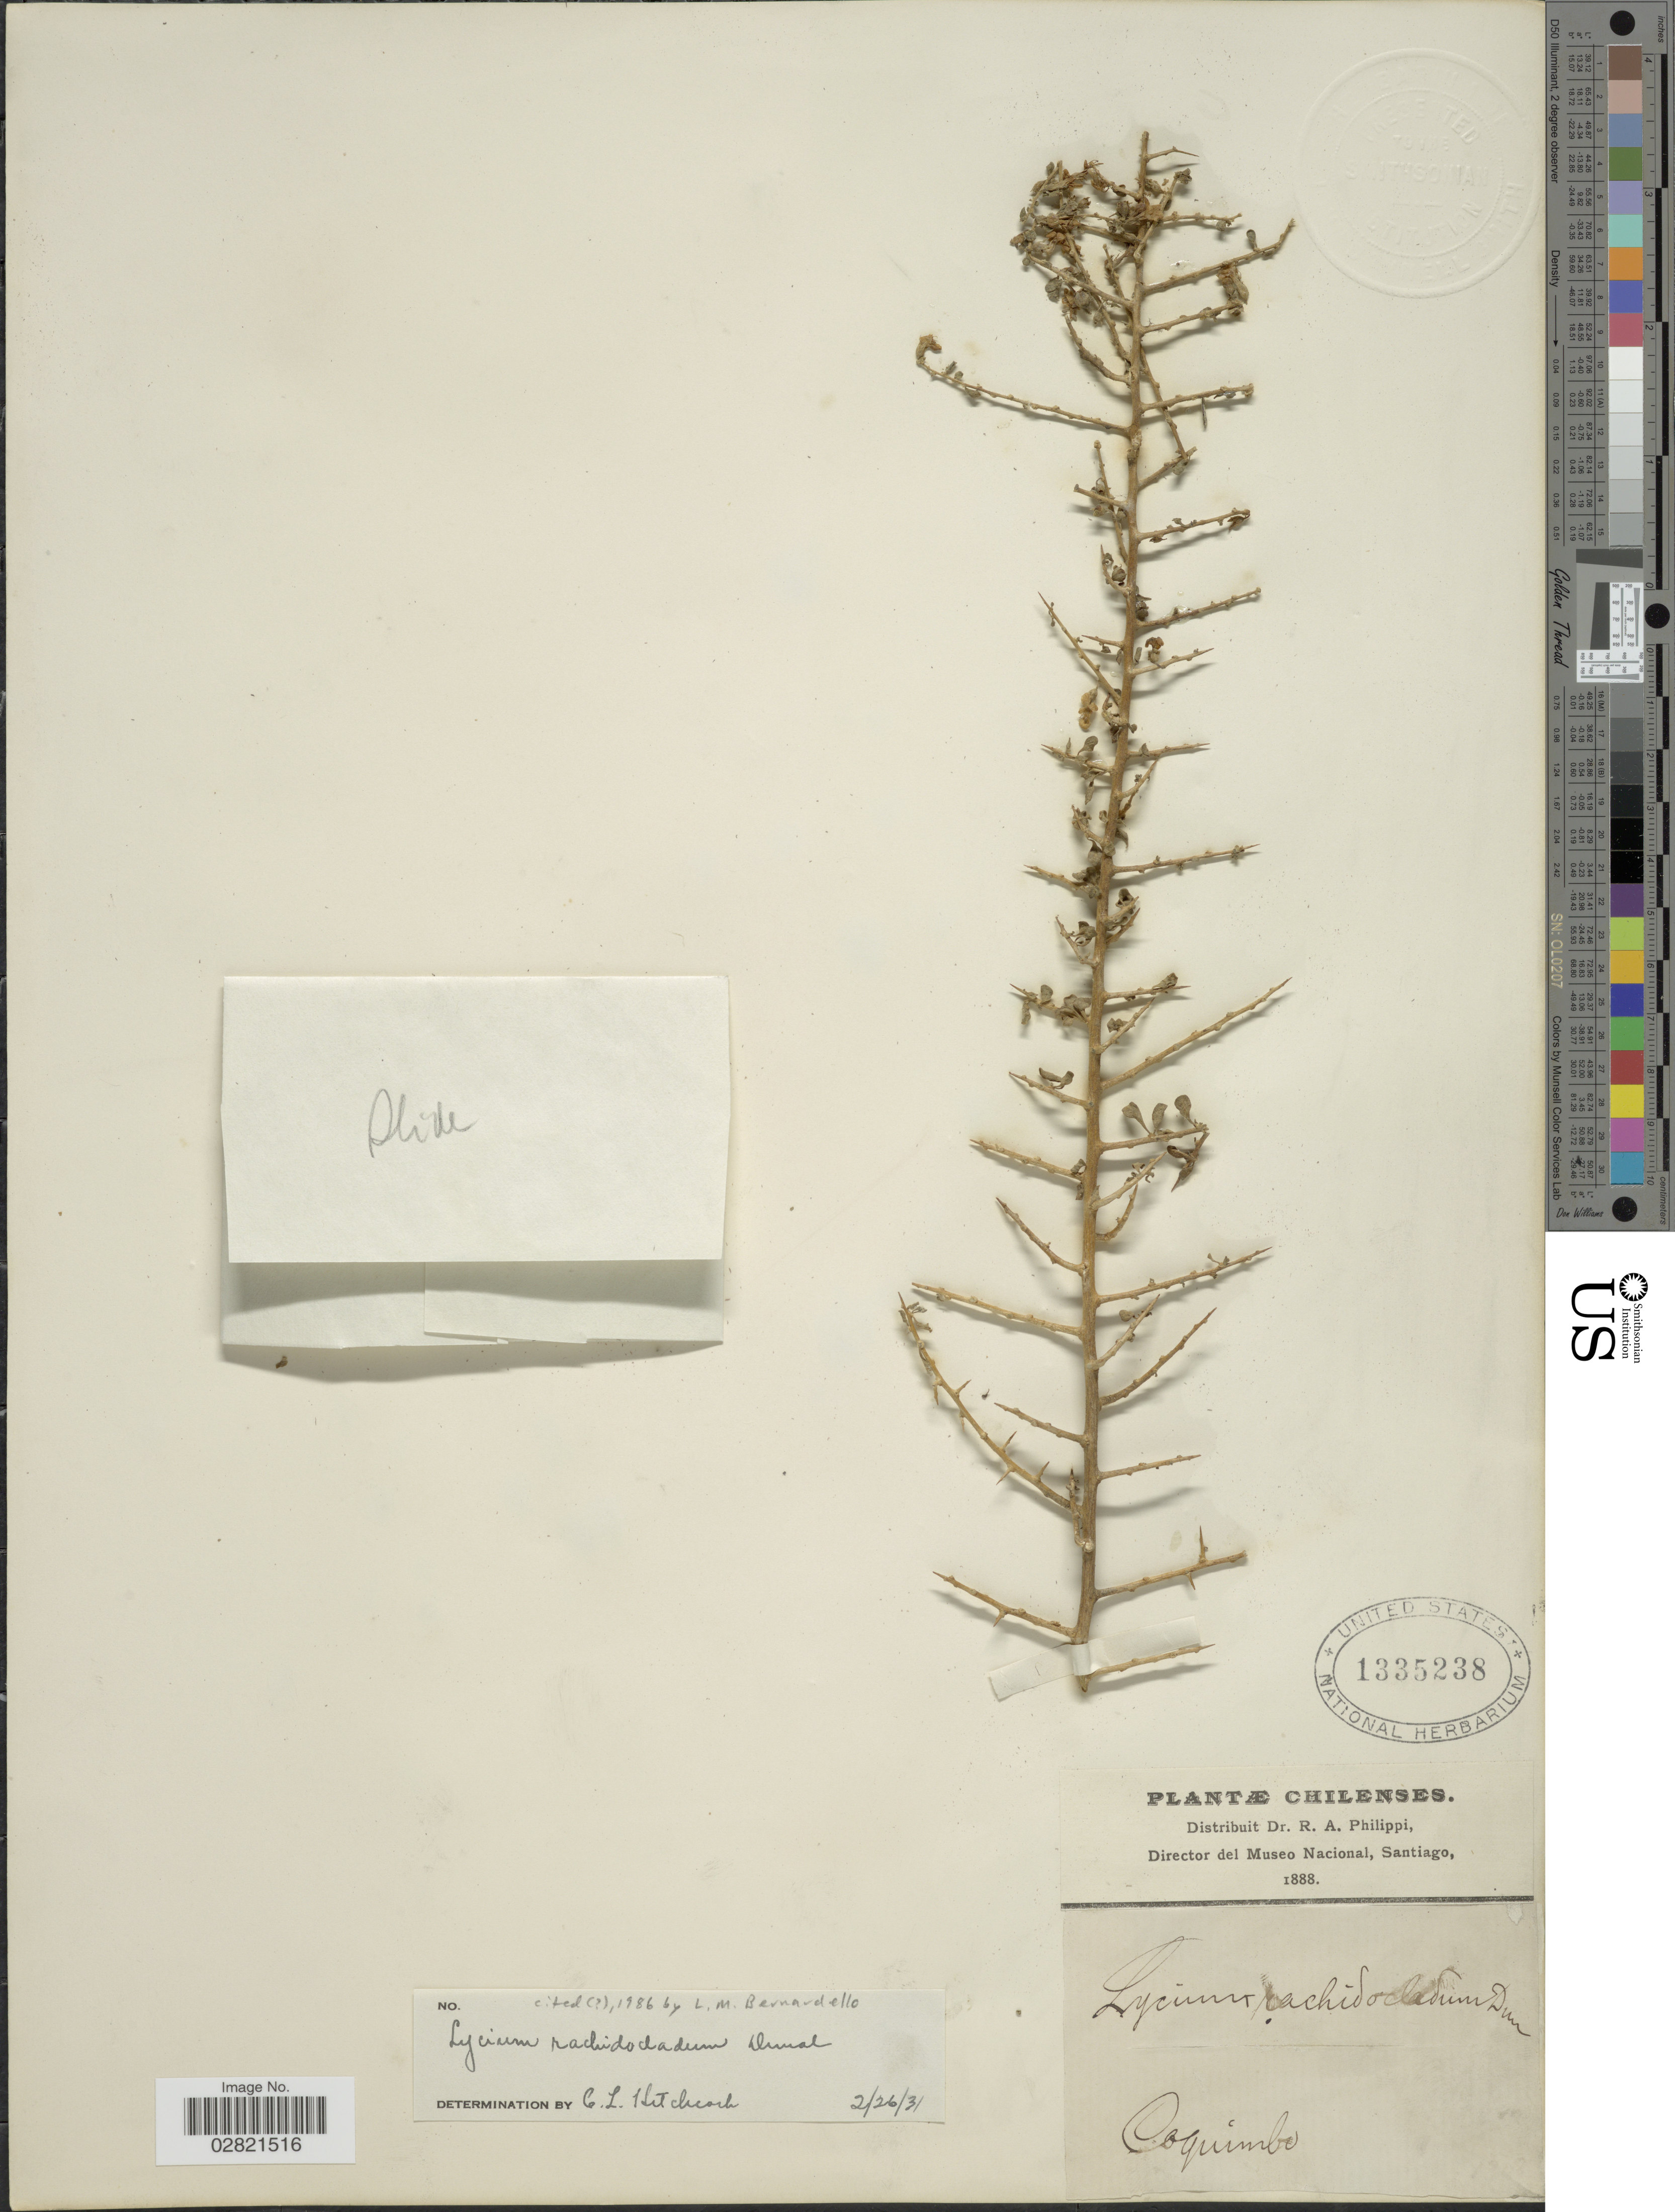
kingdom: Plantae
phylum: Tracheophyta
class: Magnoliopsida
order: Solanales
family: Solanaceae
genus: Lycium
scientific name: Lycium rachidocladum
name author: Dunal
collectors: R. A. Philippi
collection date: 1888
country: Chile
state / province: Coquimbo (IV)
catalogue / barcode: US 1335238